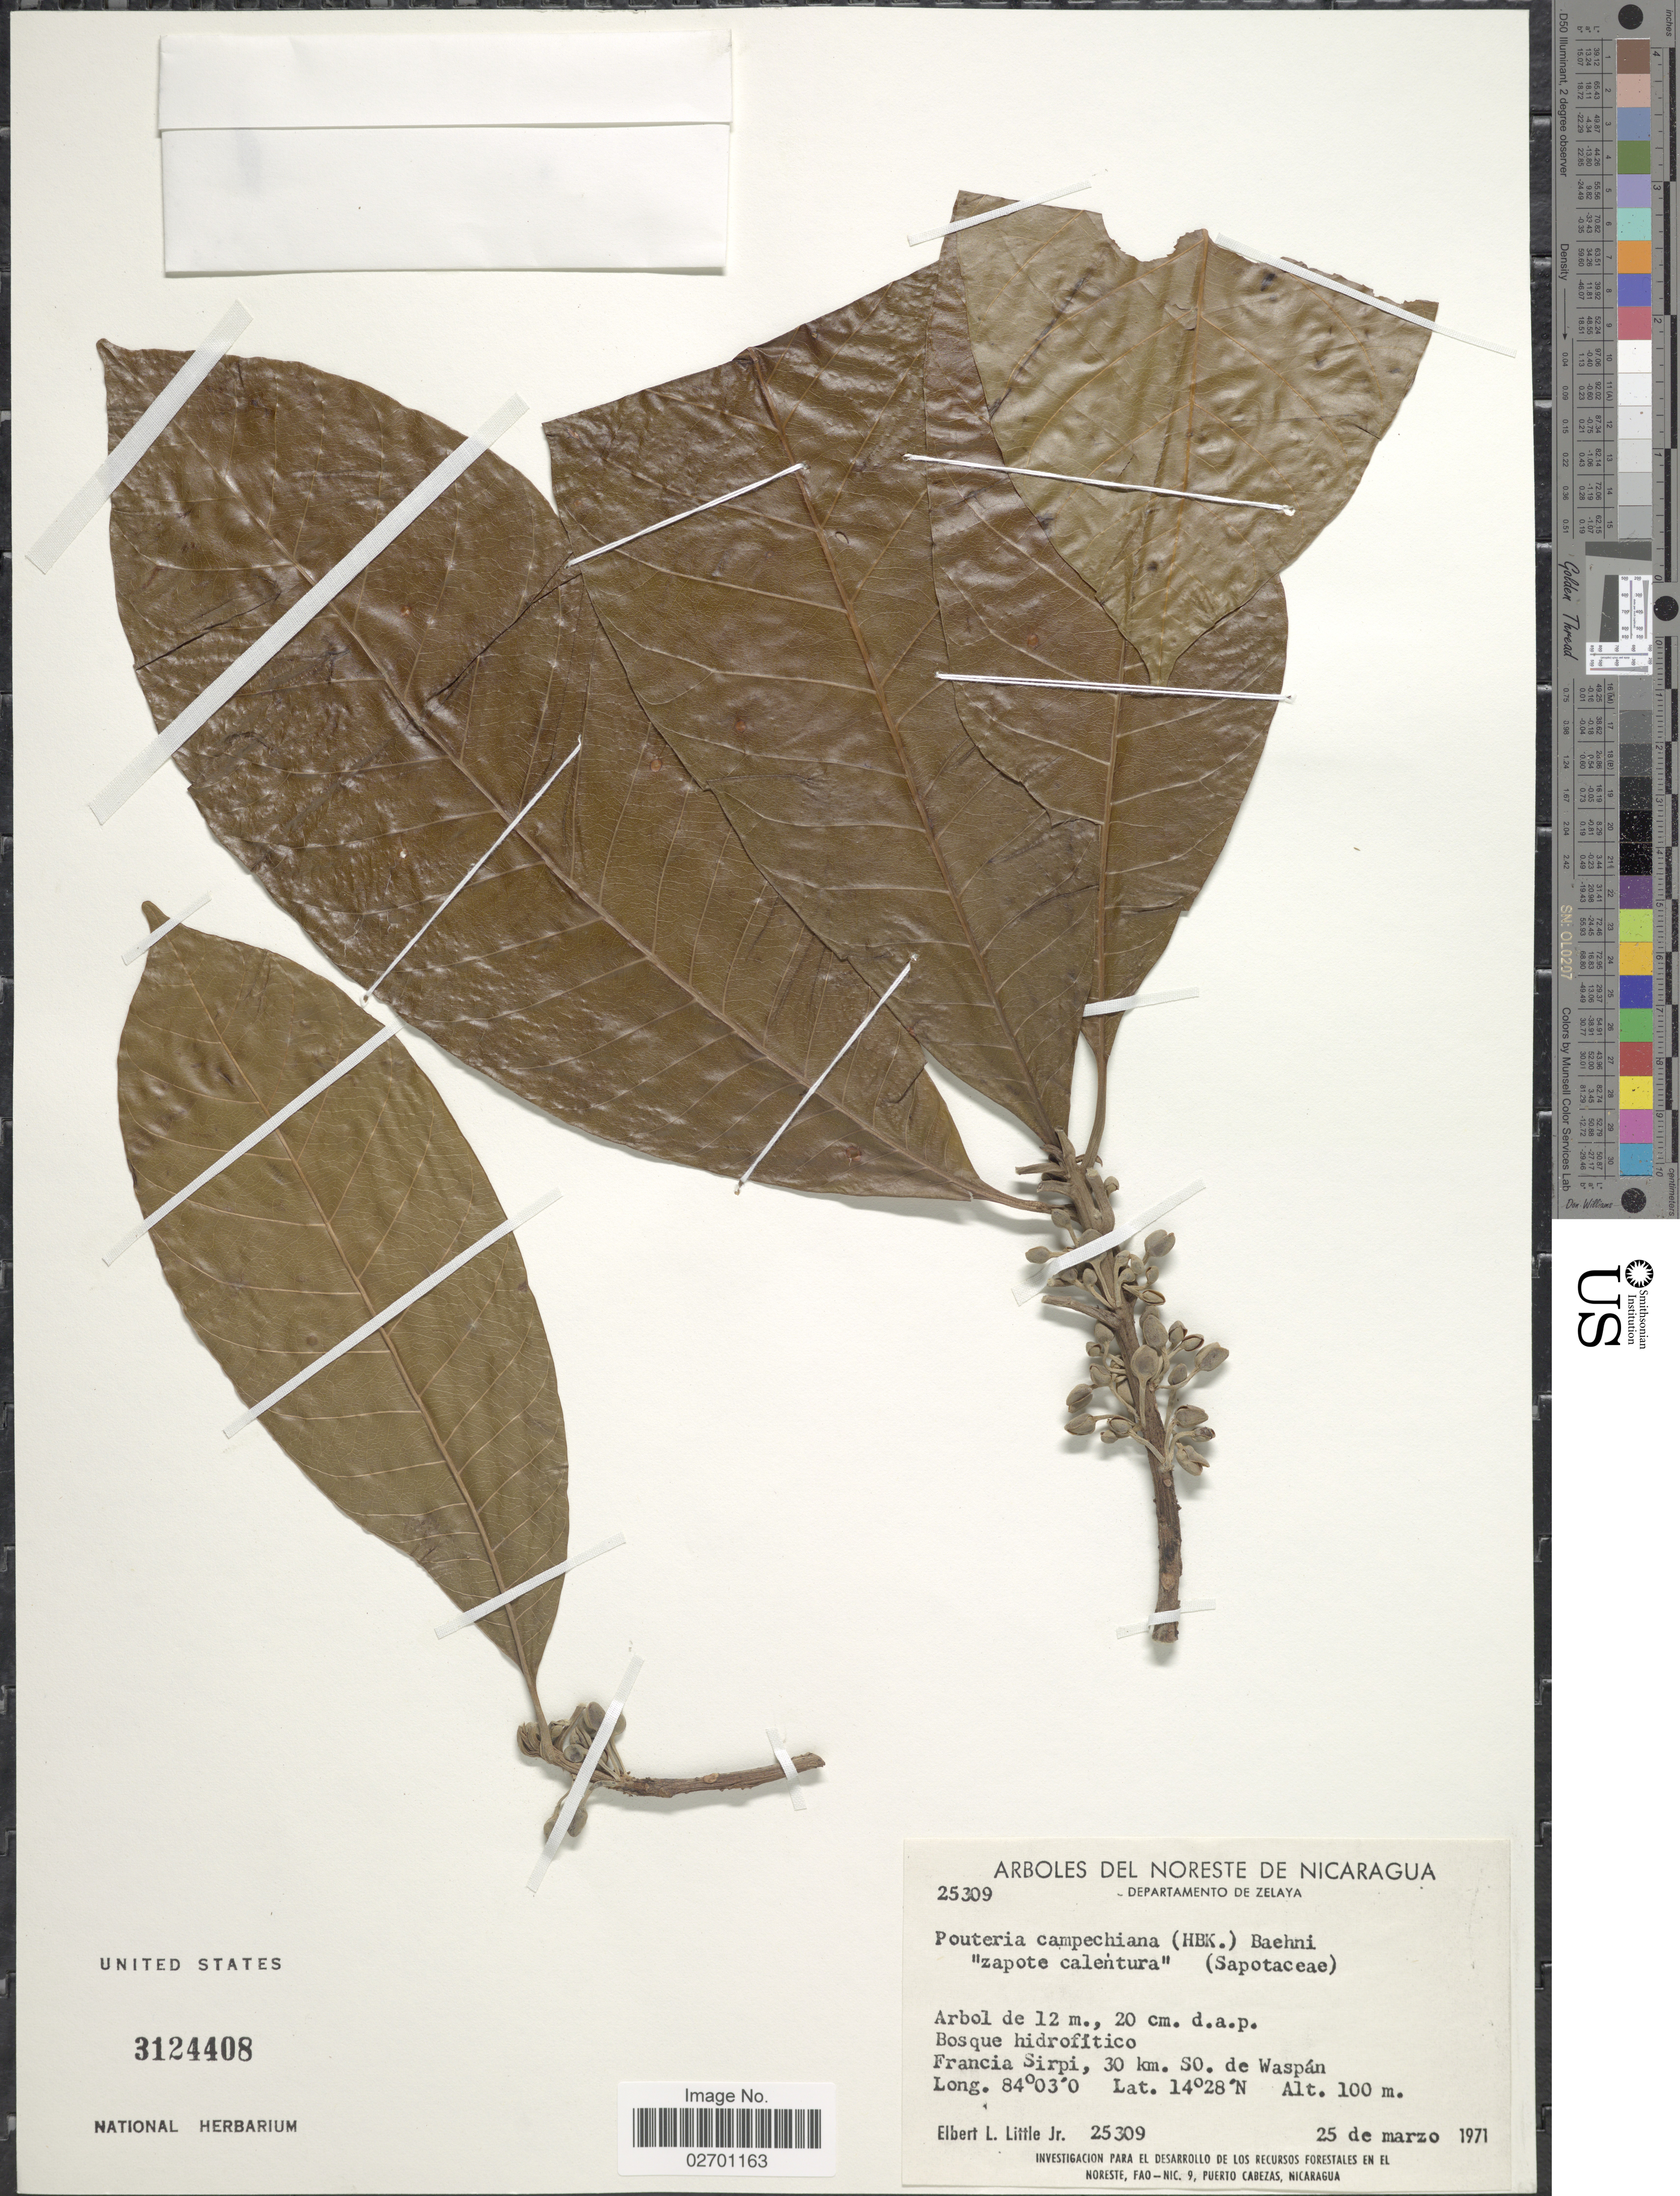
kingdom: Plantae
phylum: Tracheophyta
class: Magnoliopsida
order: Ericales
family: Sapotaceae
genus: Pouteria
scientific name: Pouteria campechiana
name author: (Kunth) Baehni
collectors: E. L. Little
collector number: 25309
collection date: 1971-03-25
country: Nicaragua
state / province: Atlantico Norte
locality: Noreste de Nicaragua, Departamento de Zelaya, Francia Sirpi, 30 km. SO. de Waspan.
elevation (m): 100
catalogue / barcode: US 3124408